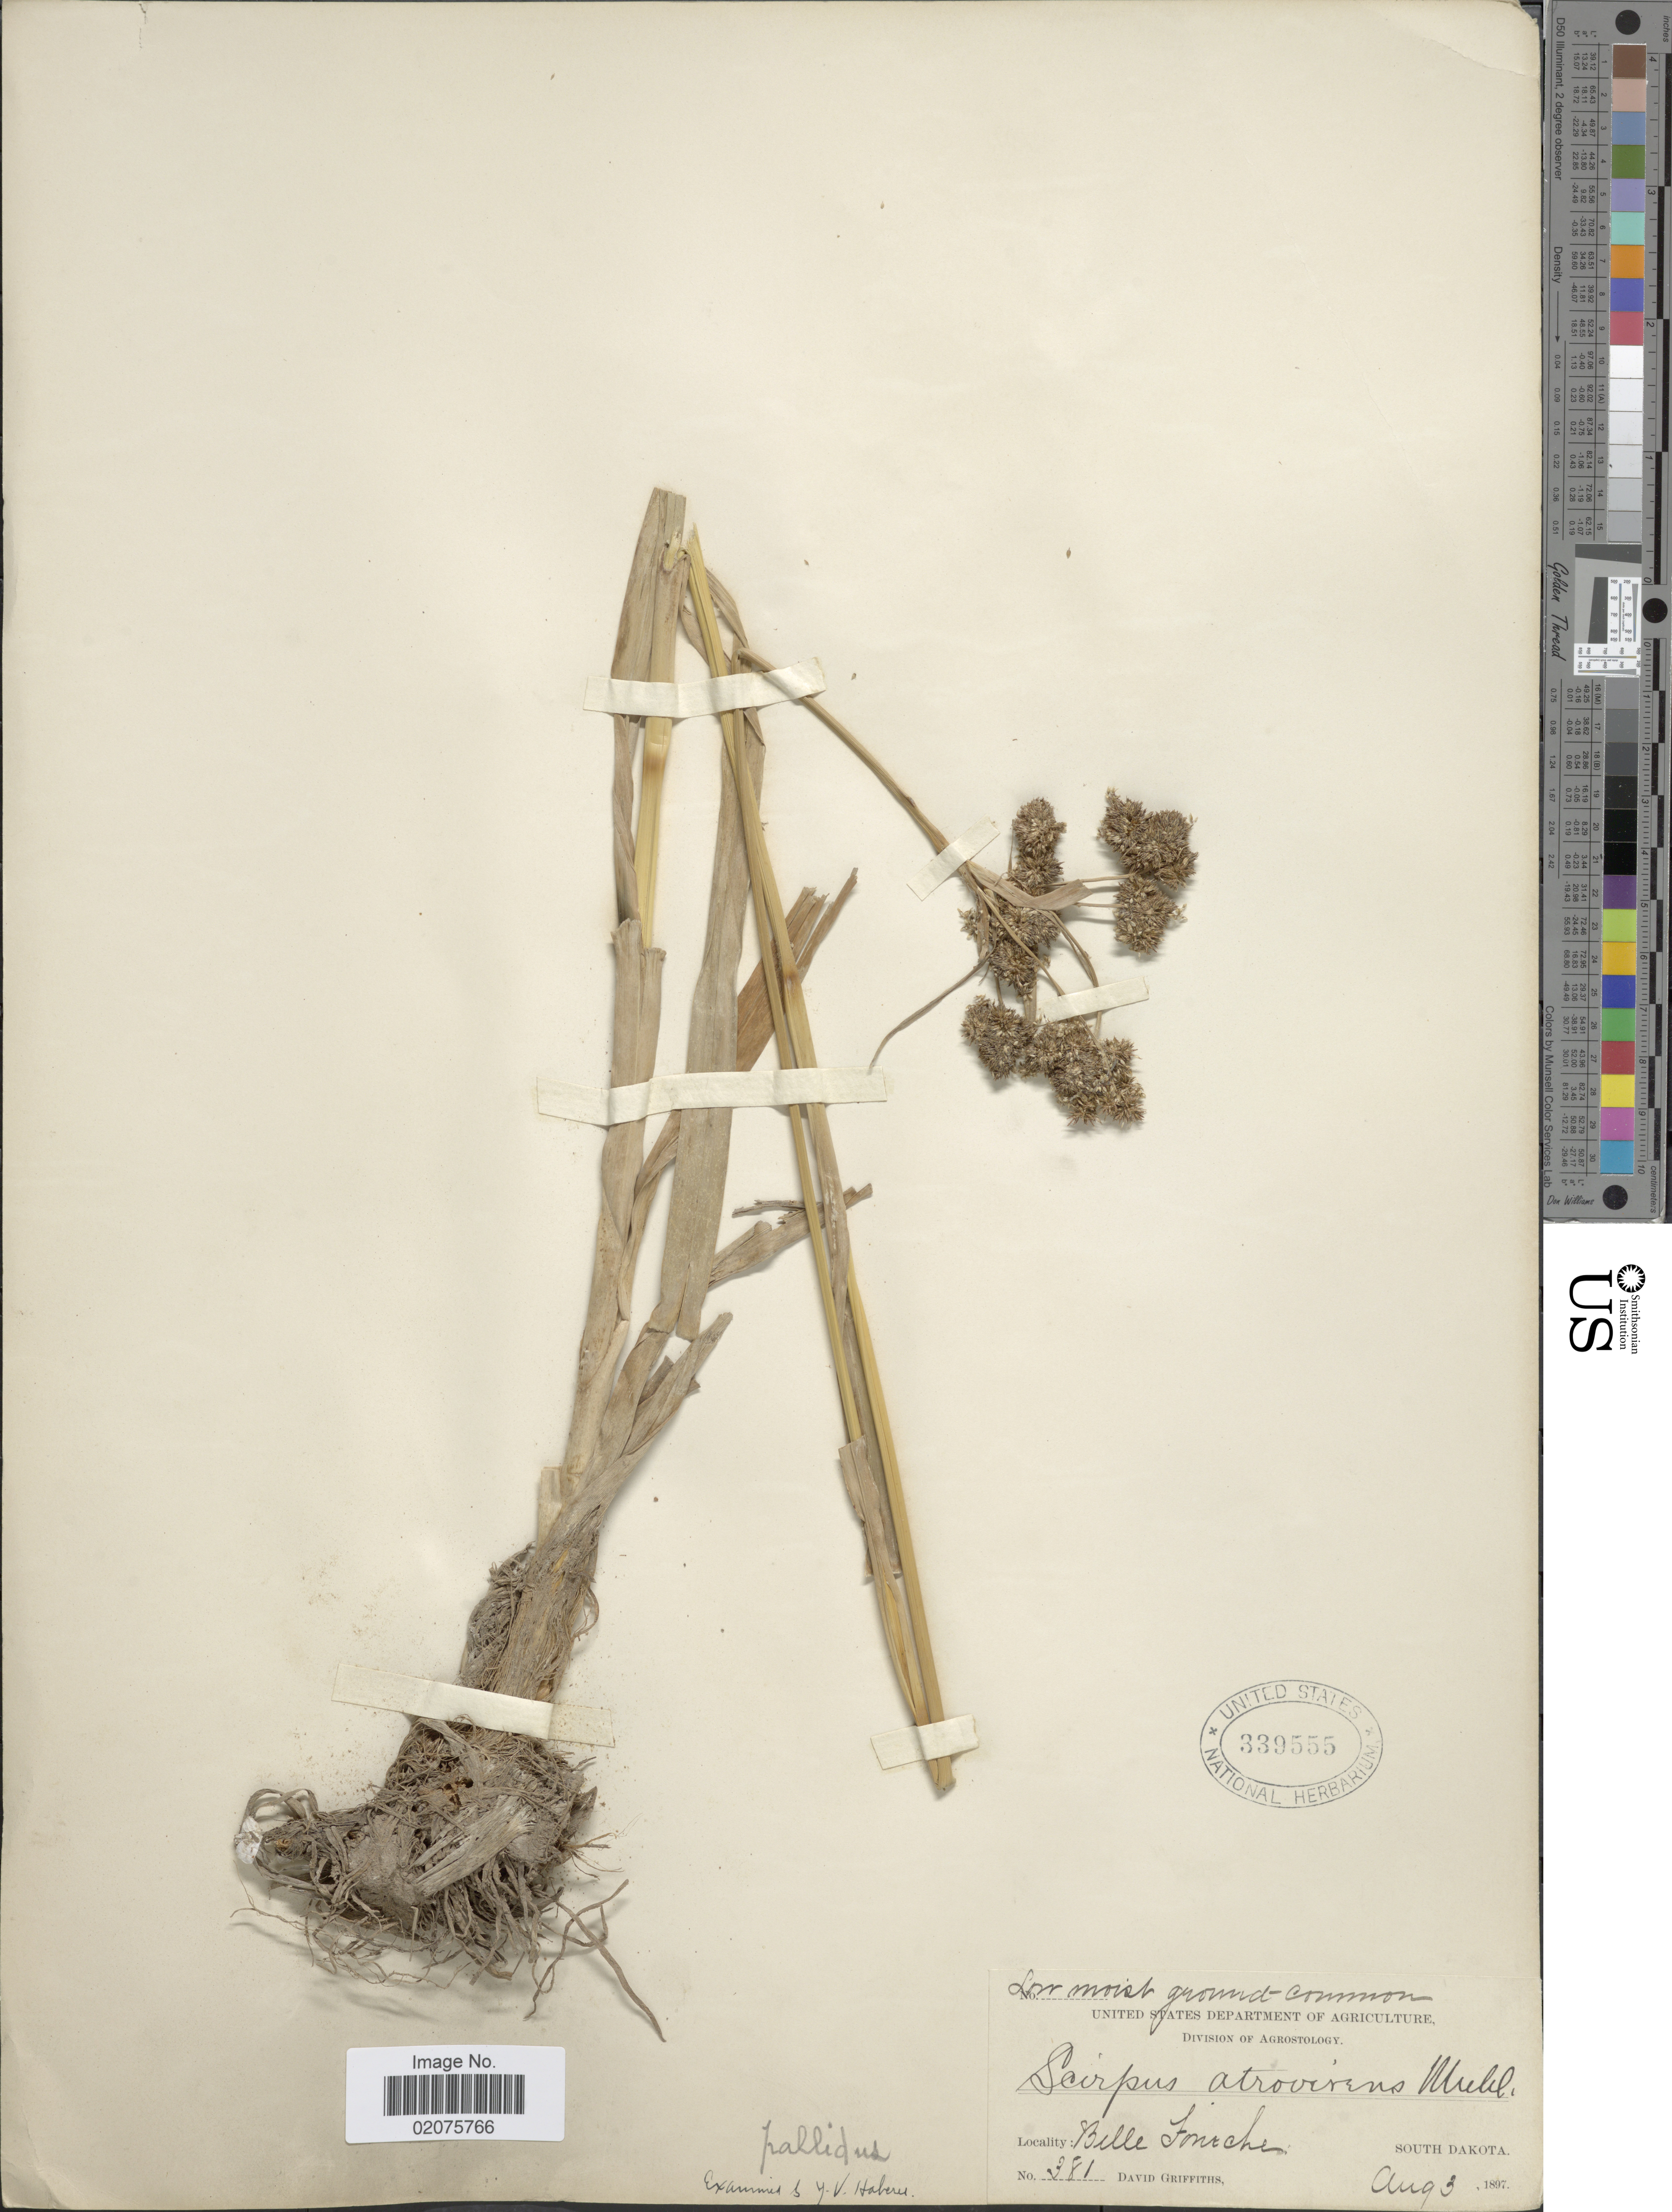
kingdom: Plantae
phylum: Tracheophyta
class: Liliopsida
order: Poales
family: Cyperaceae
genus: Scirpus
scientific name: Scirpus pallidus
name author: (Britton) Fernald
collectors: D. Griffiths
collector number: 381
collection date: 1897-08-03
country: United States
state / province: South Dakota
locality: Belle Fourche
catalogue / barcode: US 339555